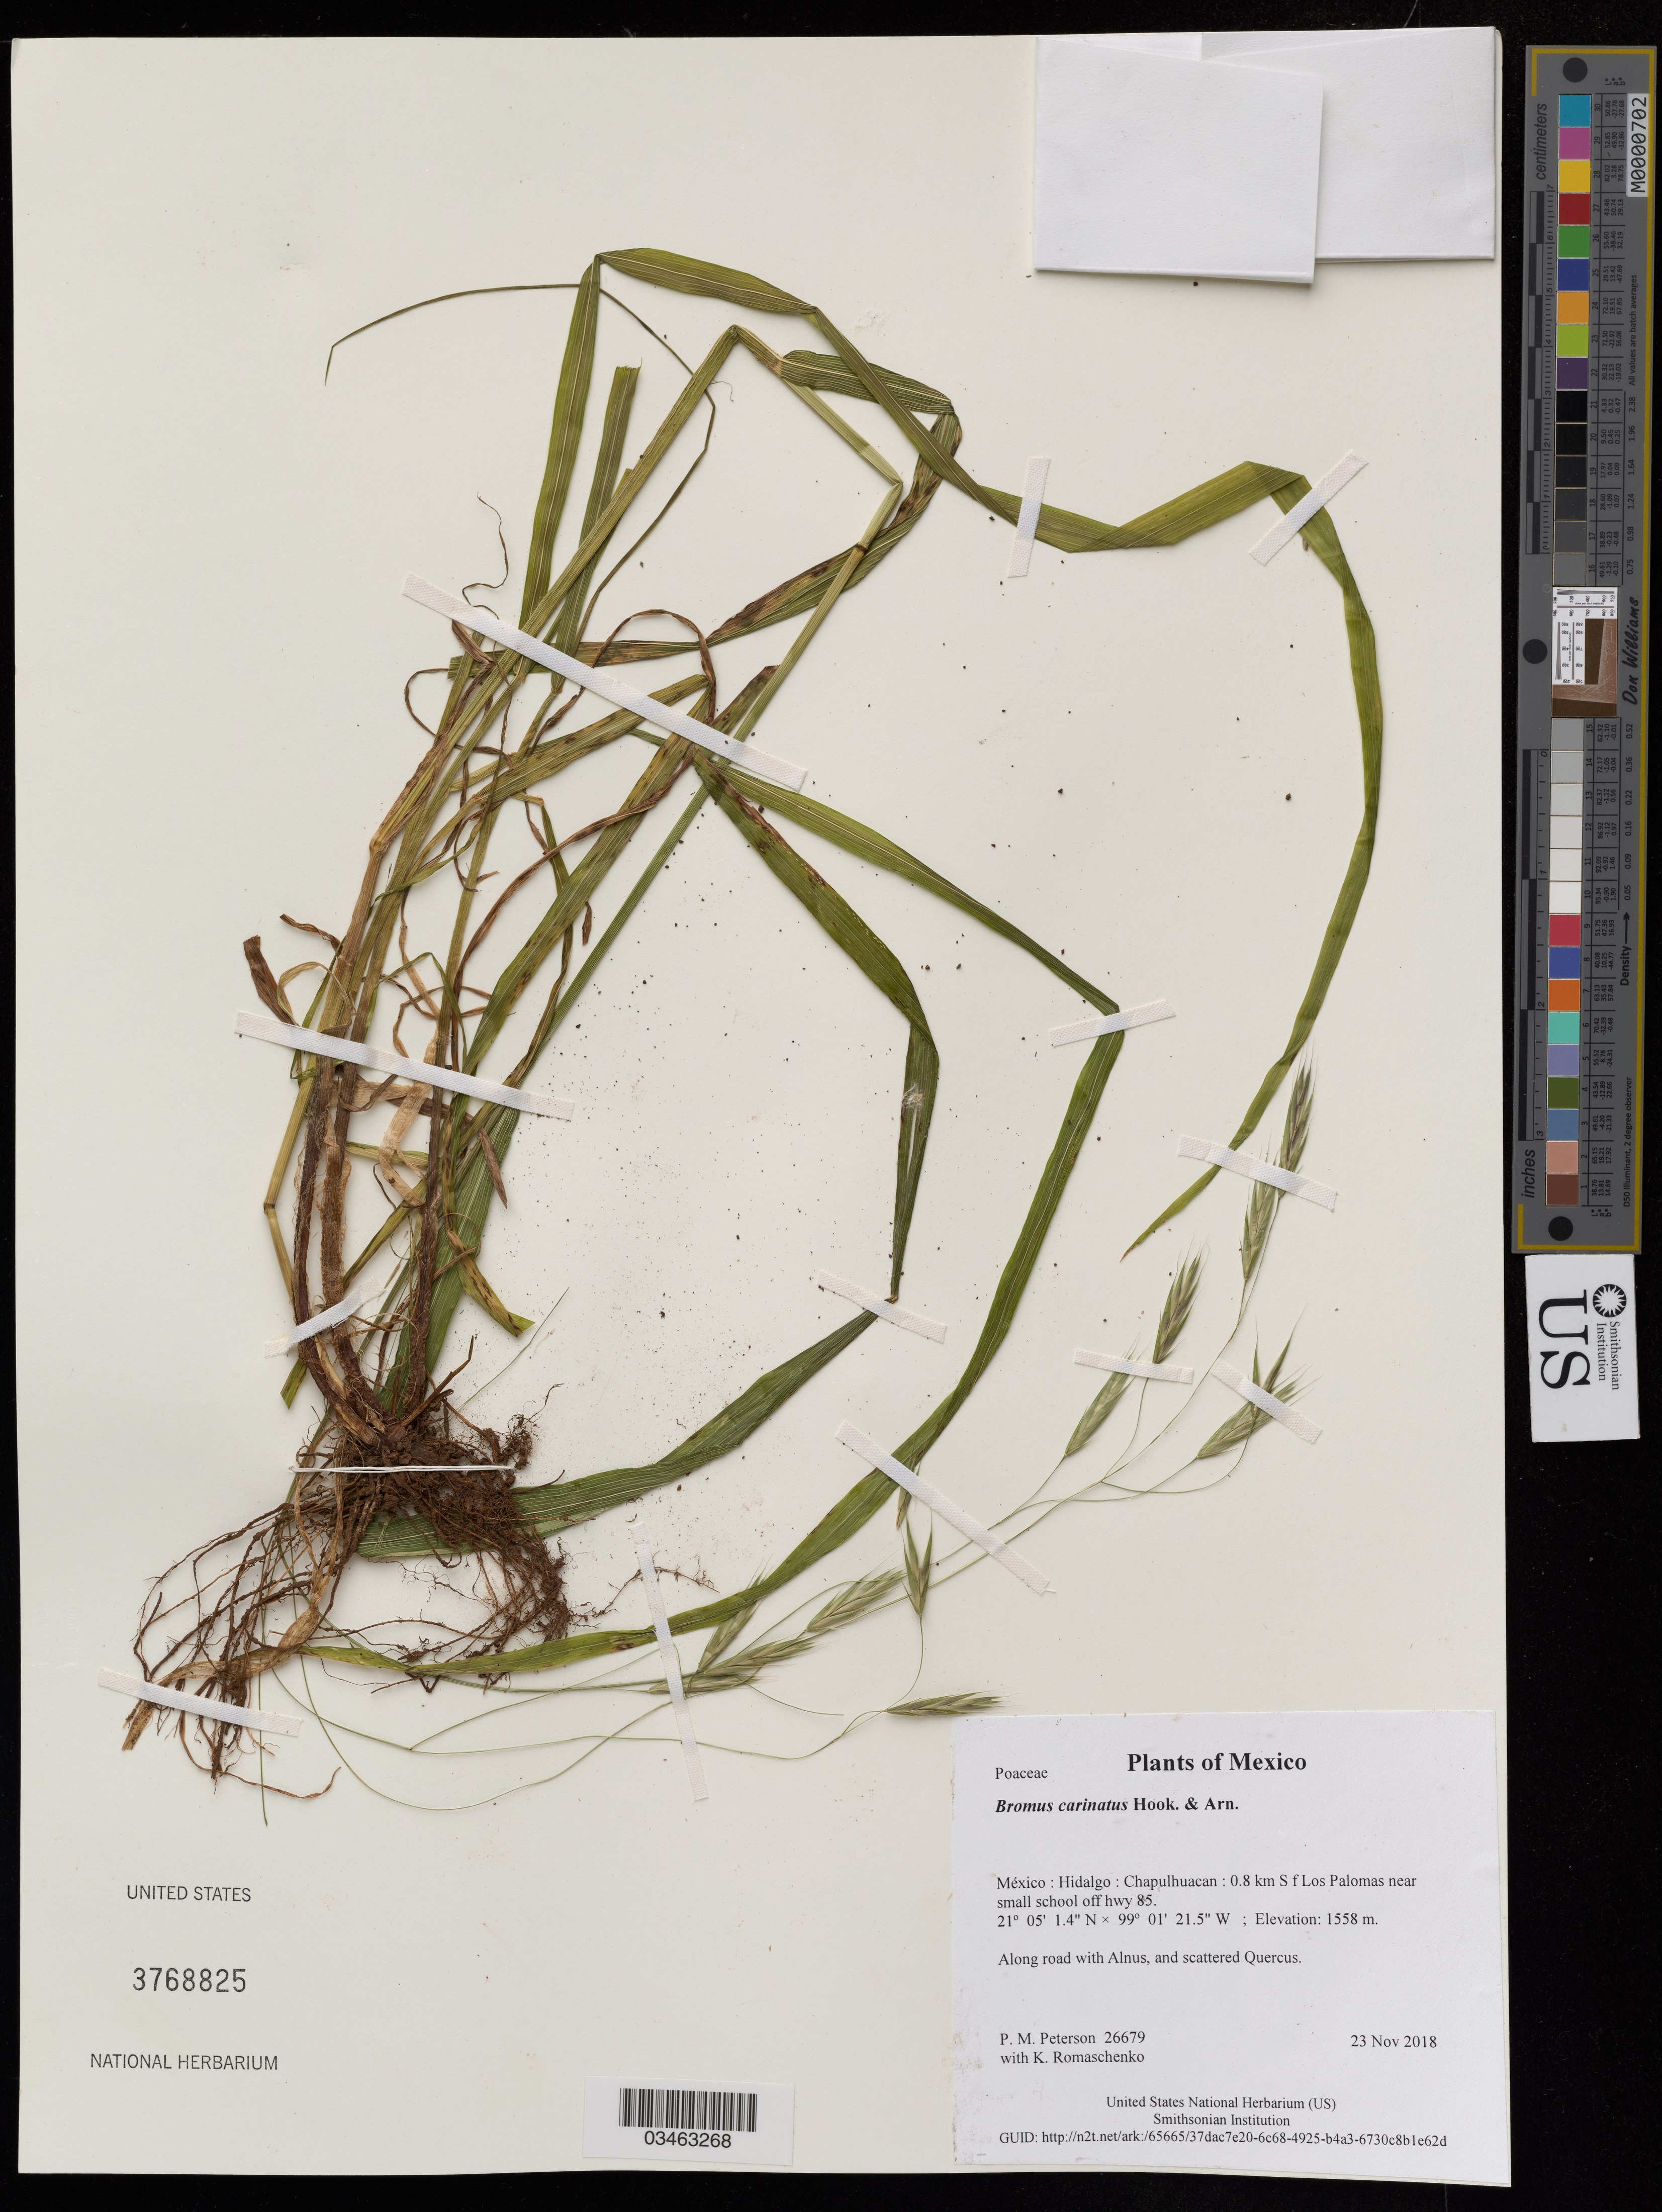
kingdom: Plantae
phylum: Tracheophyta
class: Liliopsida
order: Poales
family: Poaceae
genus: Bromus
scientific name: Bromus carinatus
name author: Hook. & Arn.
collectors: P. M. Peterson & K. Romaschenko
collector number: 26679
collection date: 2018-11-23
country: México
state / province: Hidalgo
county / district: Chapulhuacan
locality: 0.8 km S f Los Palomas near small school off hwy 85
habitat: Along road with Alnus, and scattered Quercus.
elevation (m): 1558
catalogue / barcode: US 3768825